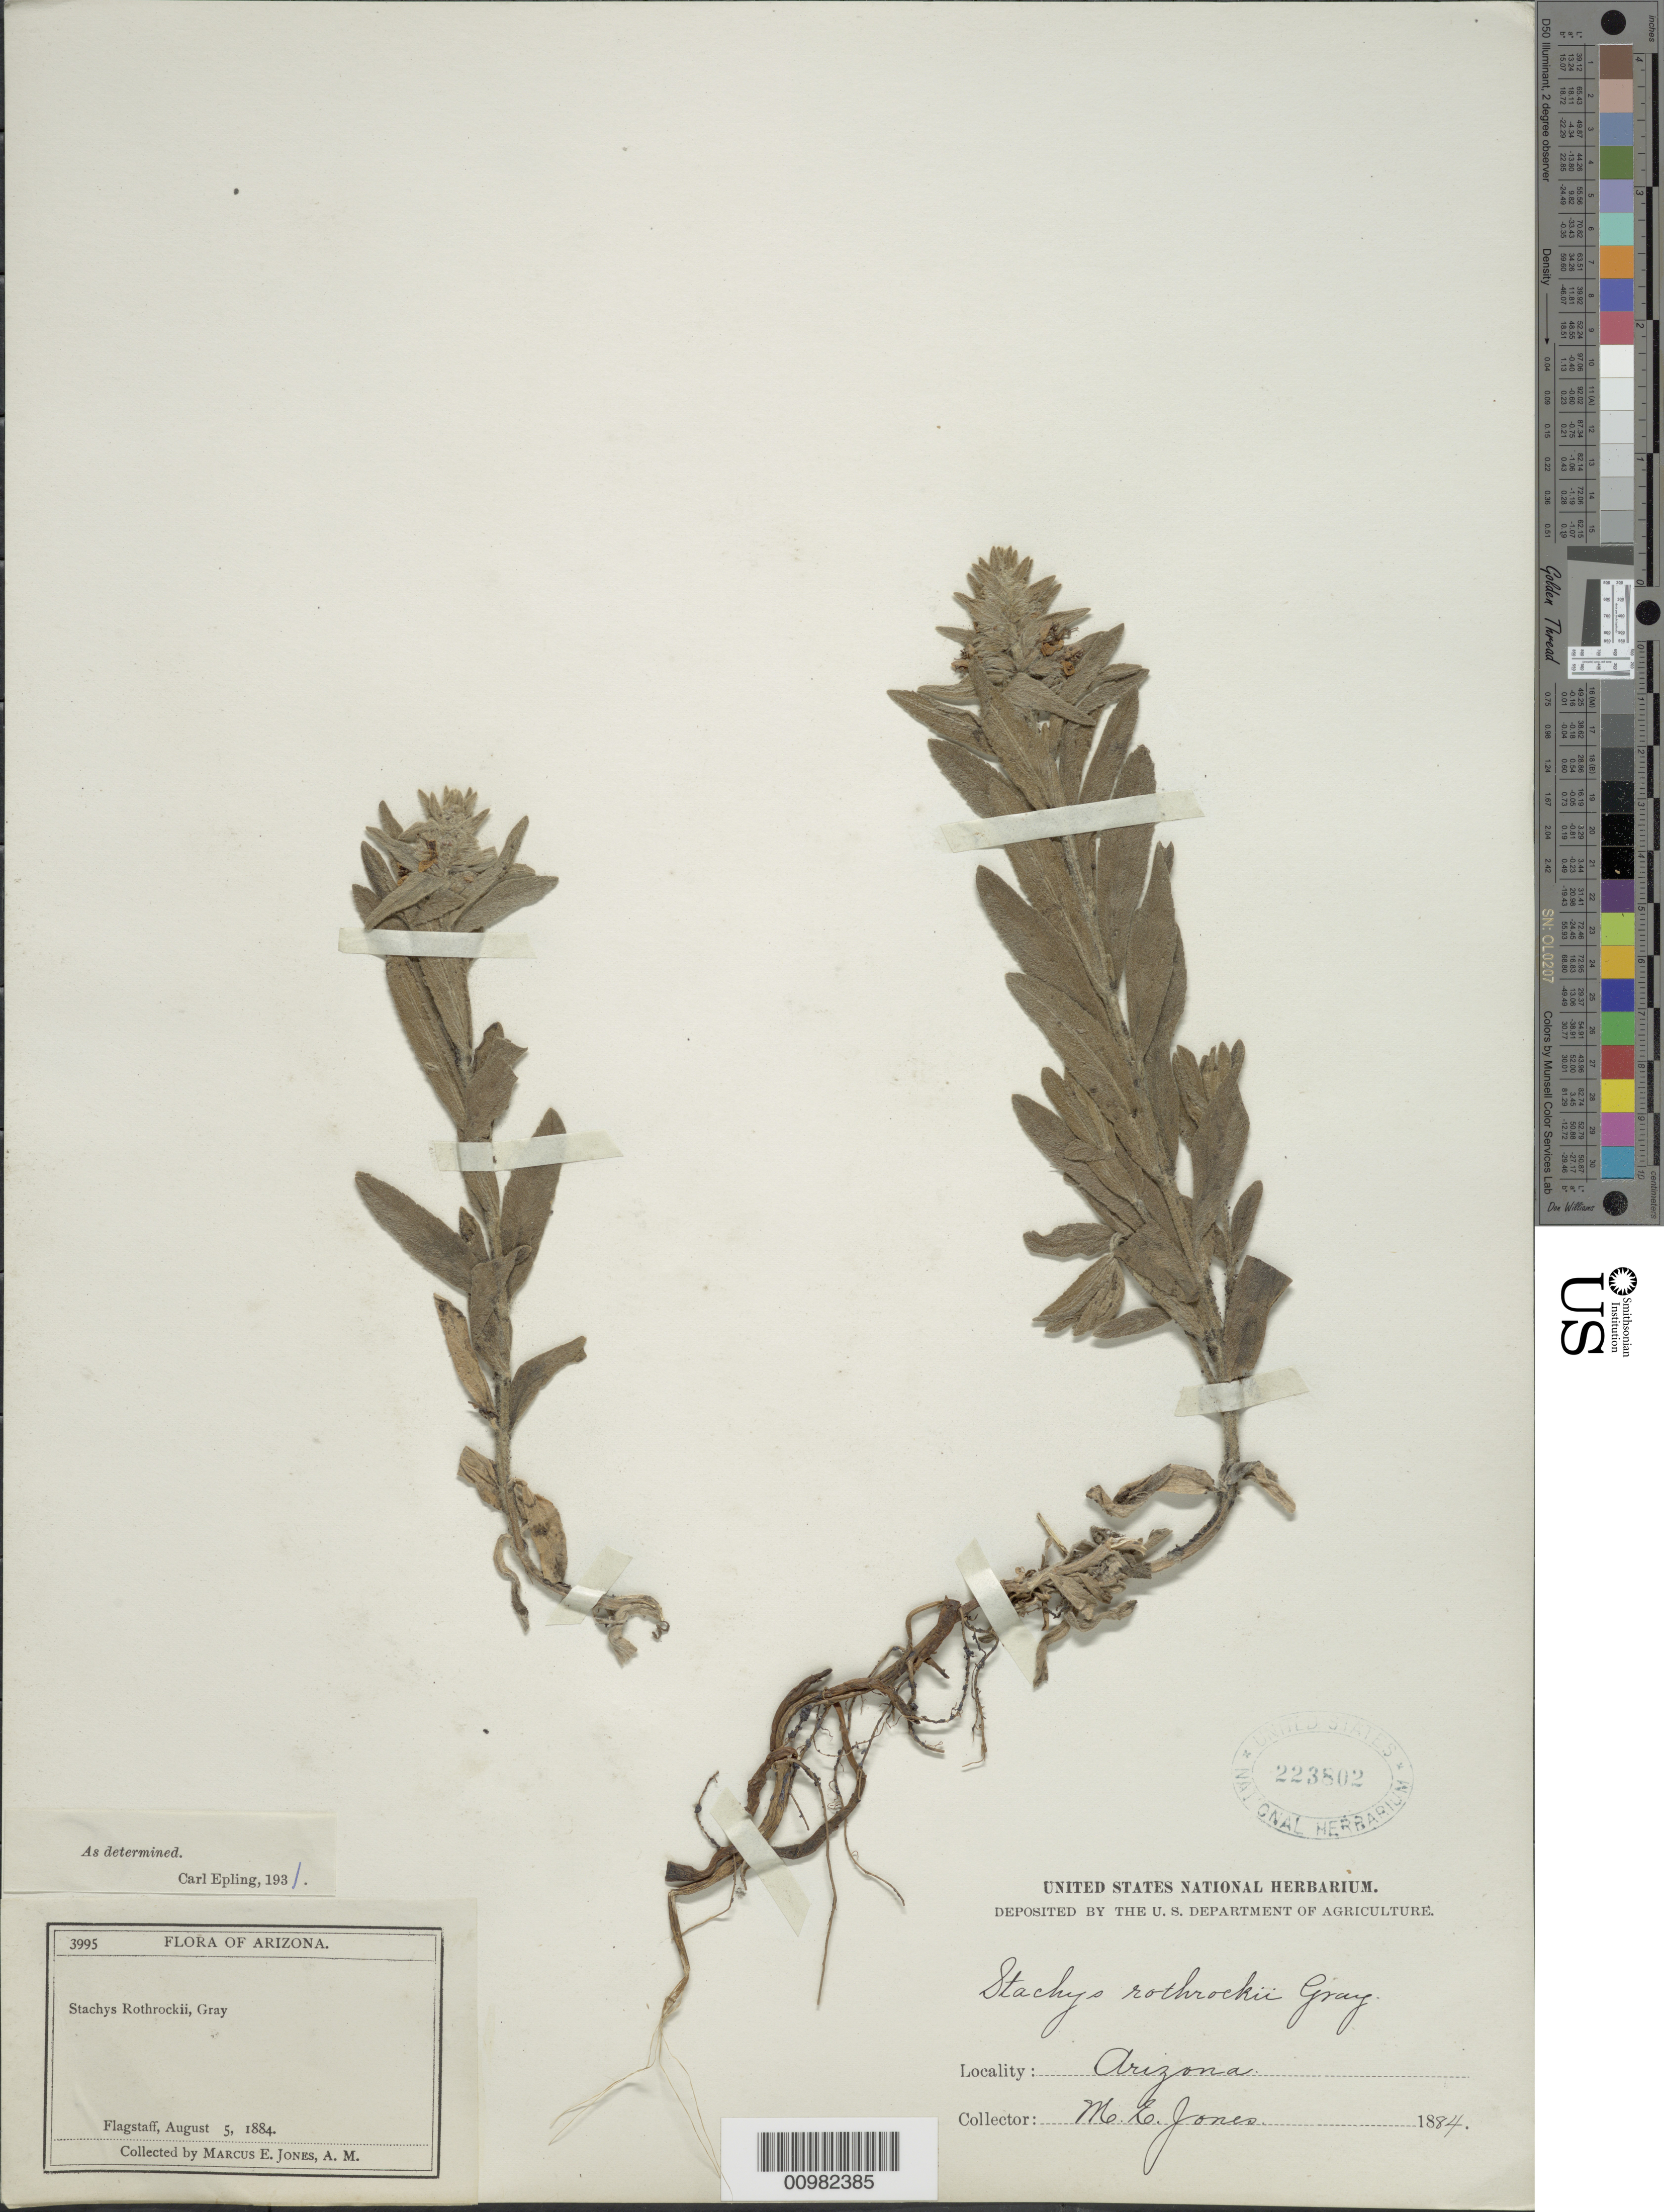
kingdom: Plantae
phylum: Tracheophyta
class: Magnoliopsida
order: Lamiales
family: Lamiaceae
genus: Stachys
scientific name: Stachys rothrockii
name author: A. Gray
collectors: M. E. Jones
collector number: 3995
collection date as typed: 05 Aug 1884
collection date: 1884-08-05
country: United States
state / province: Arizona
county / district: Coconino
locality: Flagstaff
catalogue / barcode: US 223802